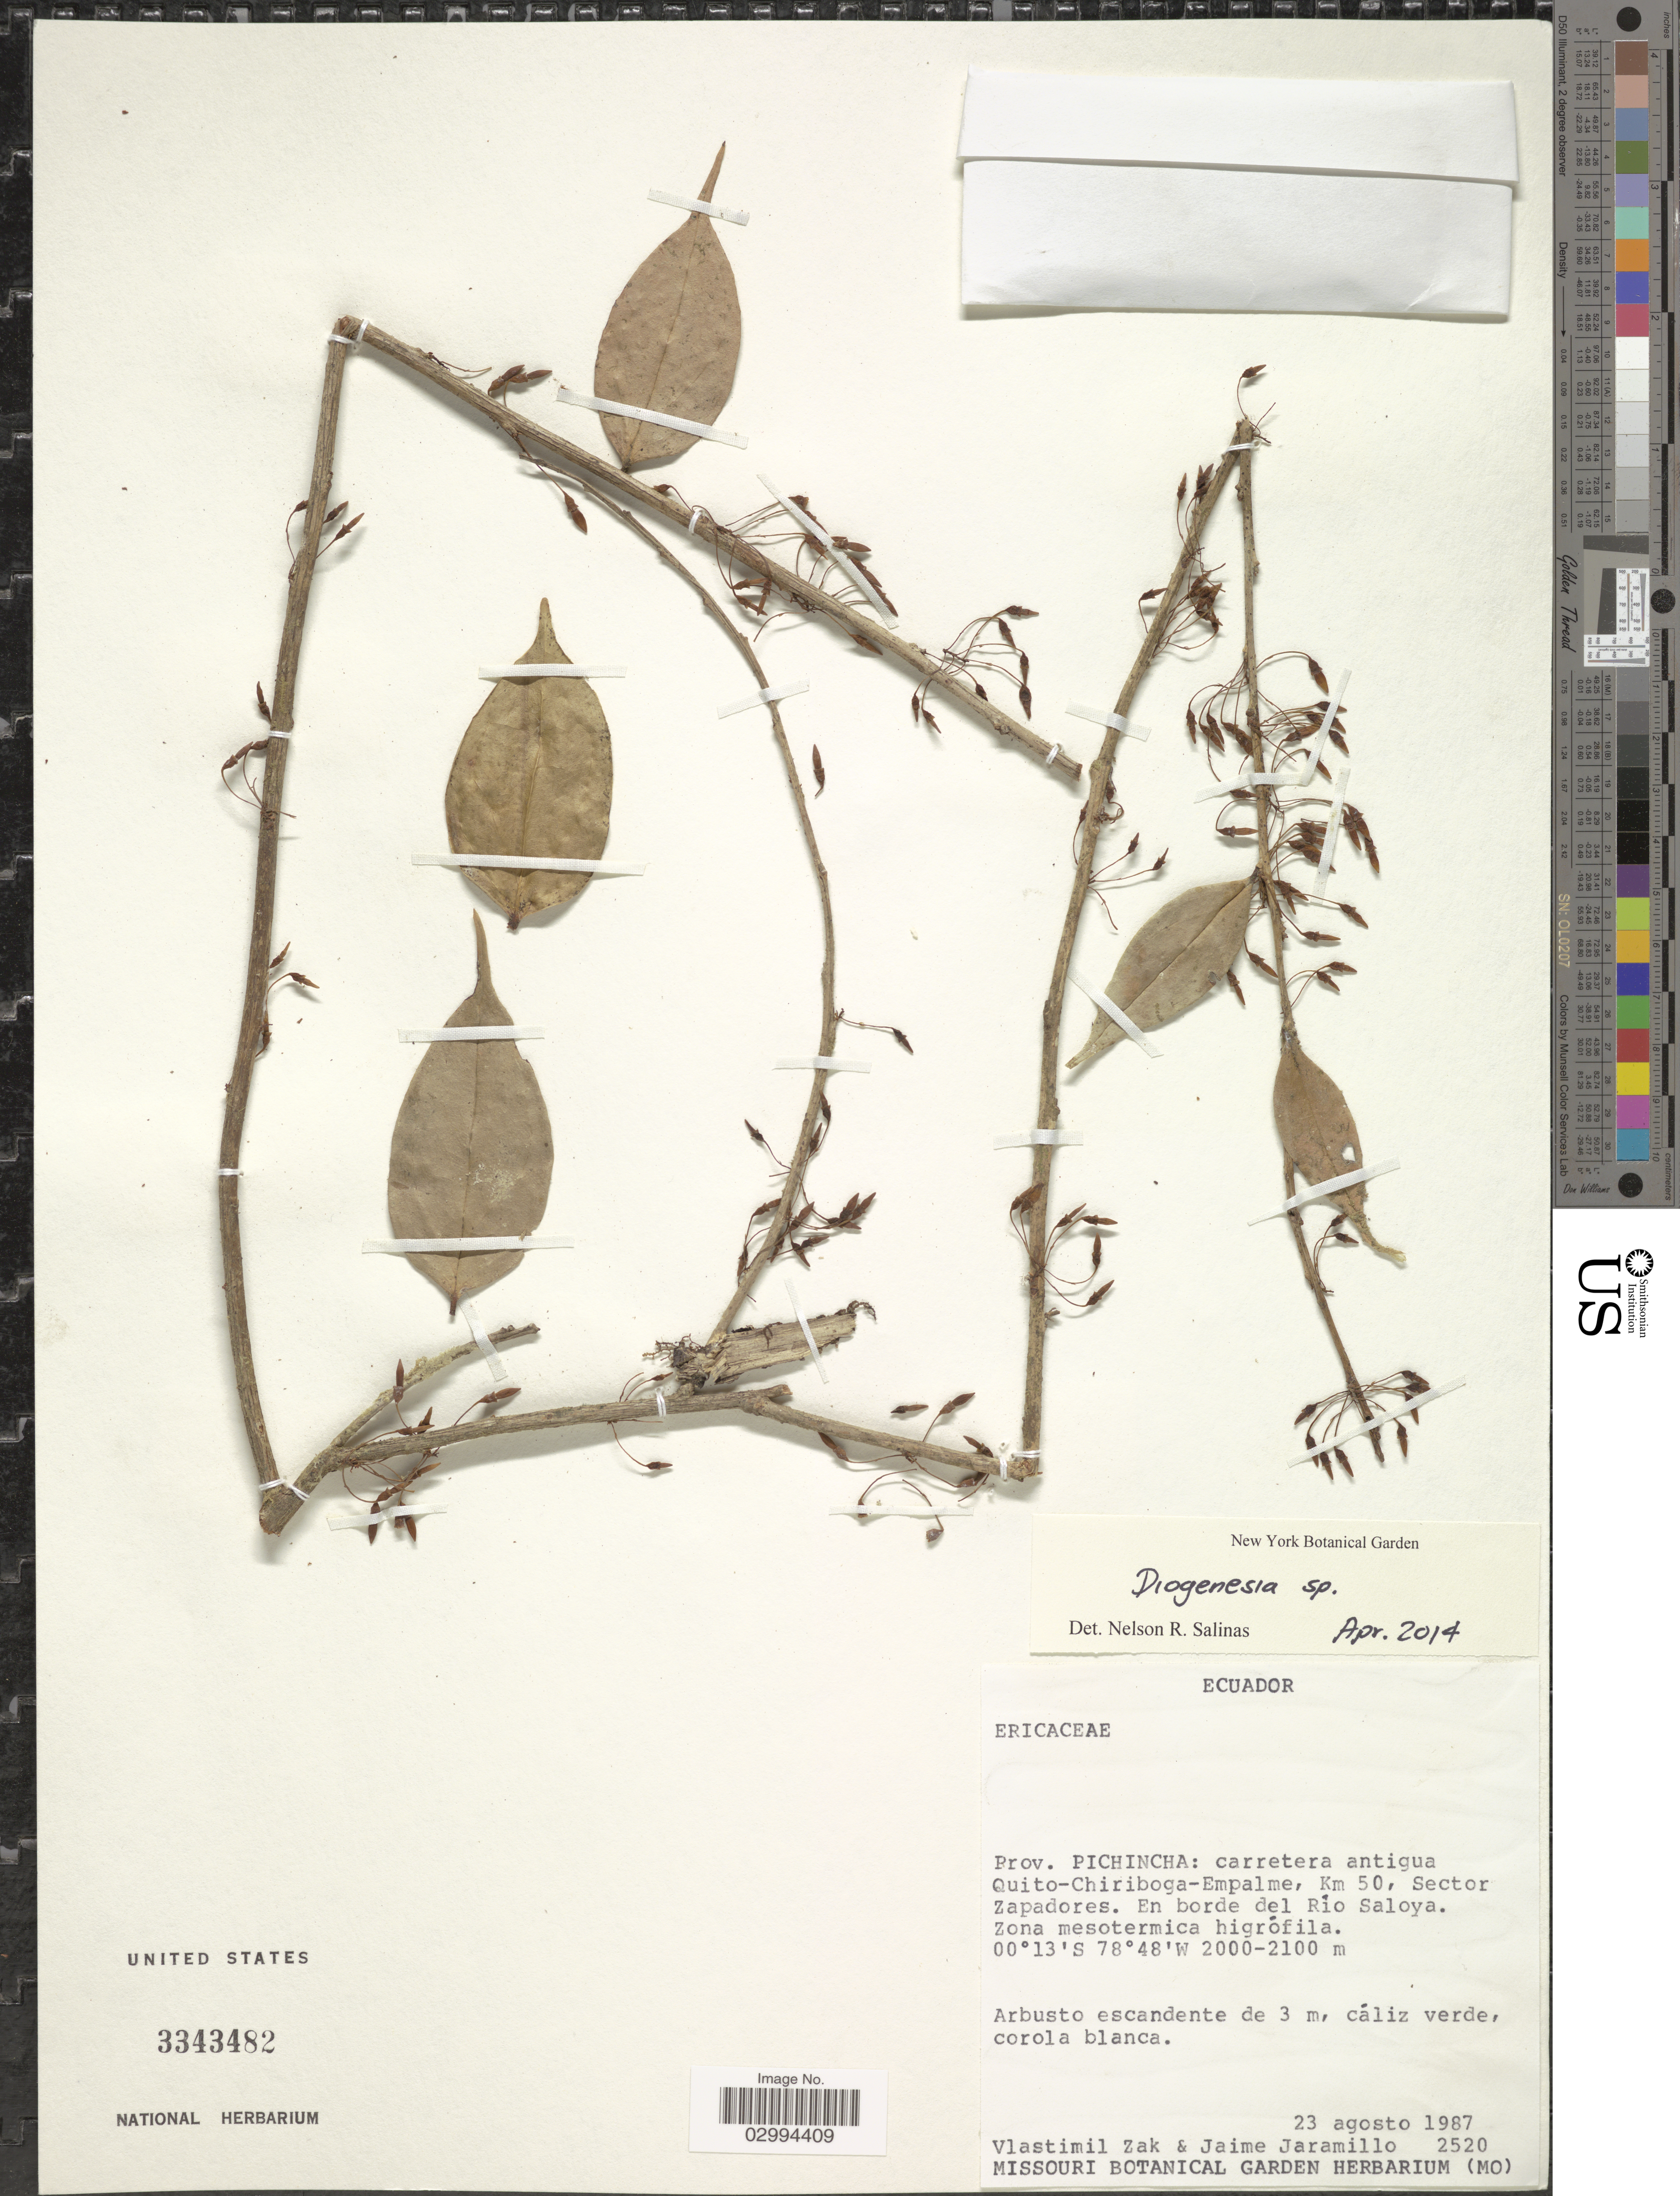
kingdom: Plantae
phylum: Tracheophyta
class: Magnoliopsida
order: Ericales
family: Ericaceae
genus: Eleutherostemon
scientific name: Eleutherostemon sp.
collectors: V. Zak & J. Jaramillo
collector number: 2520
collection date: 1987-08-23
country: Ecuador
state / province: Pichincha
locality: Carretera antigua Quito-Chiriboga-Empalme, Km 50, Sector Zapadores. En borde del Río Saloya.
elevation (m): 2000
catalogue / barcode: US 3343482